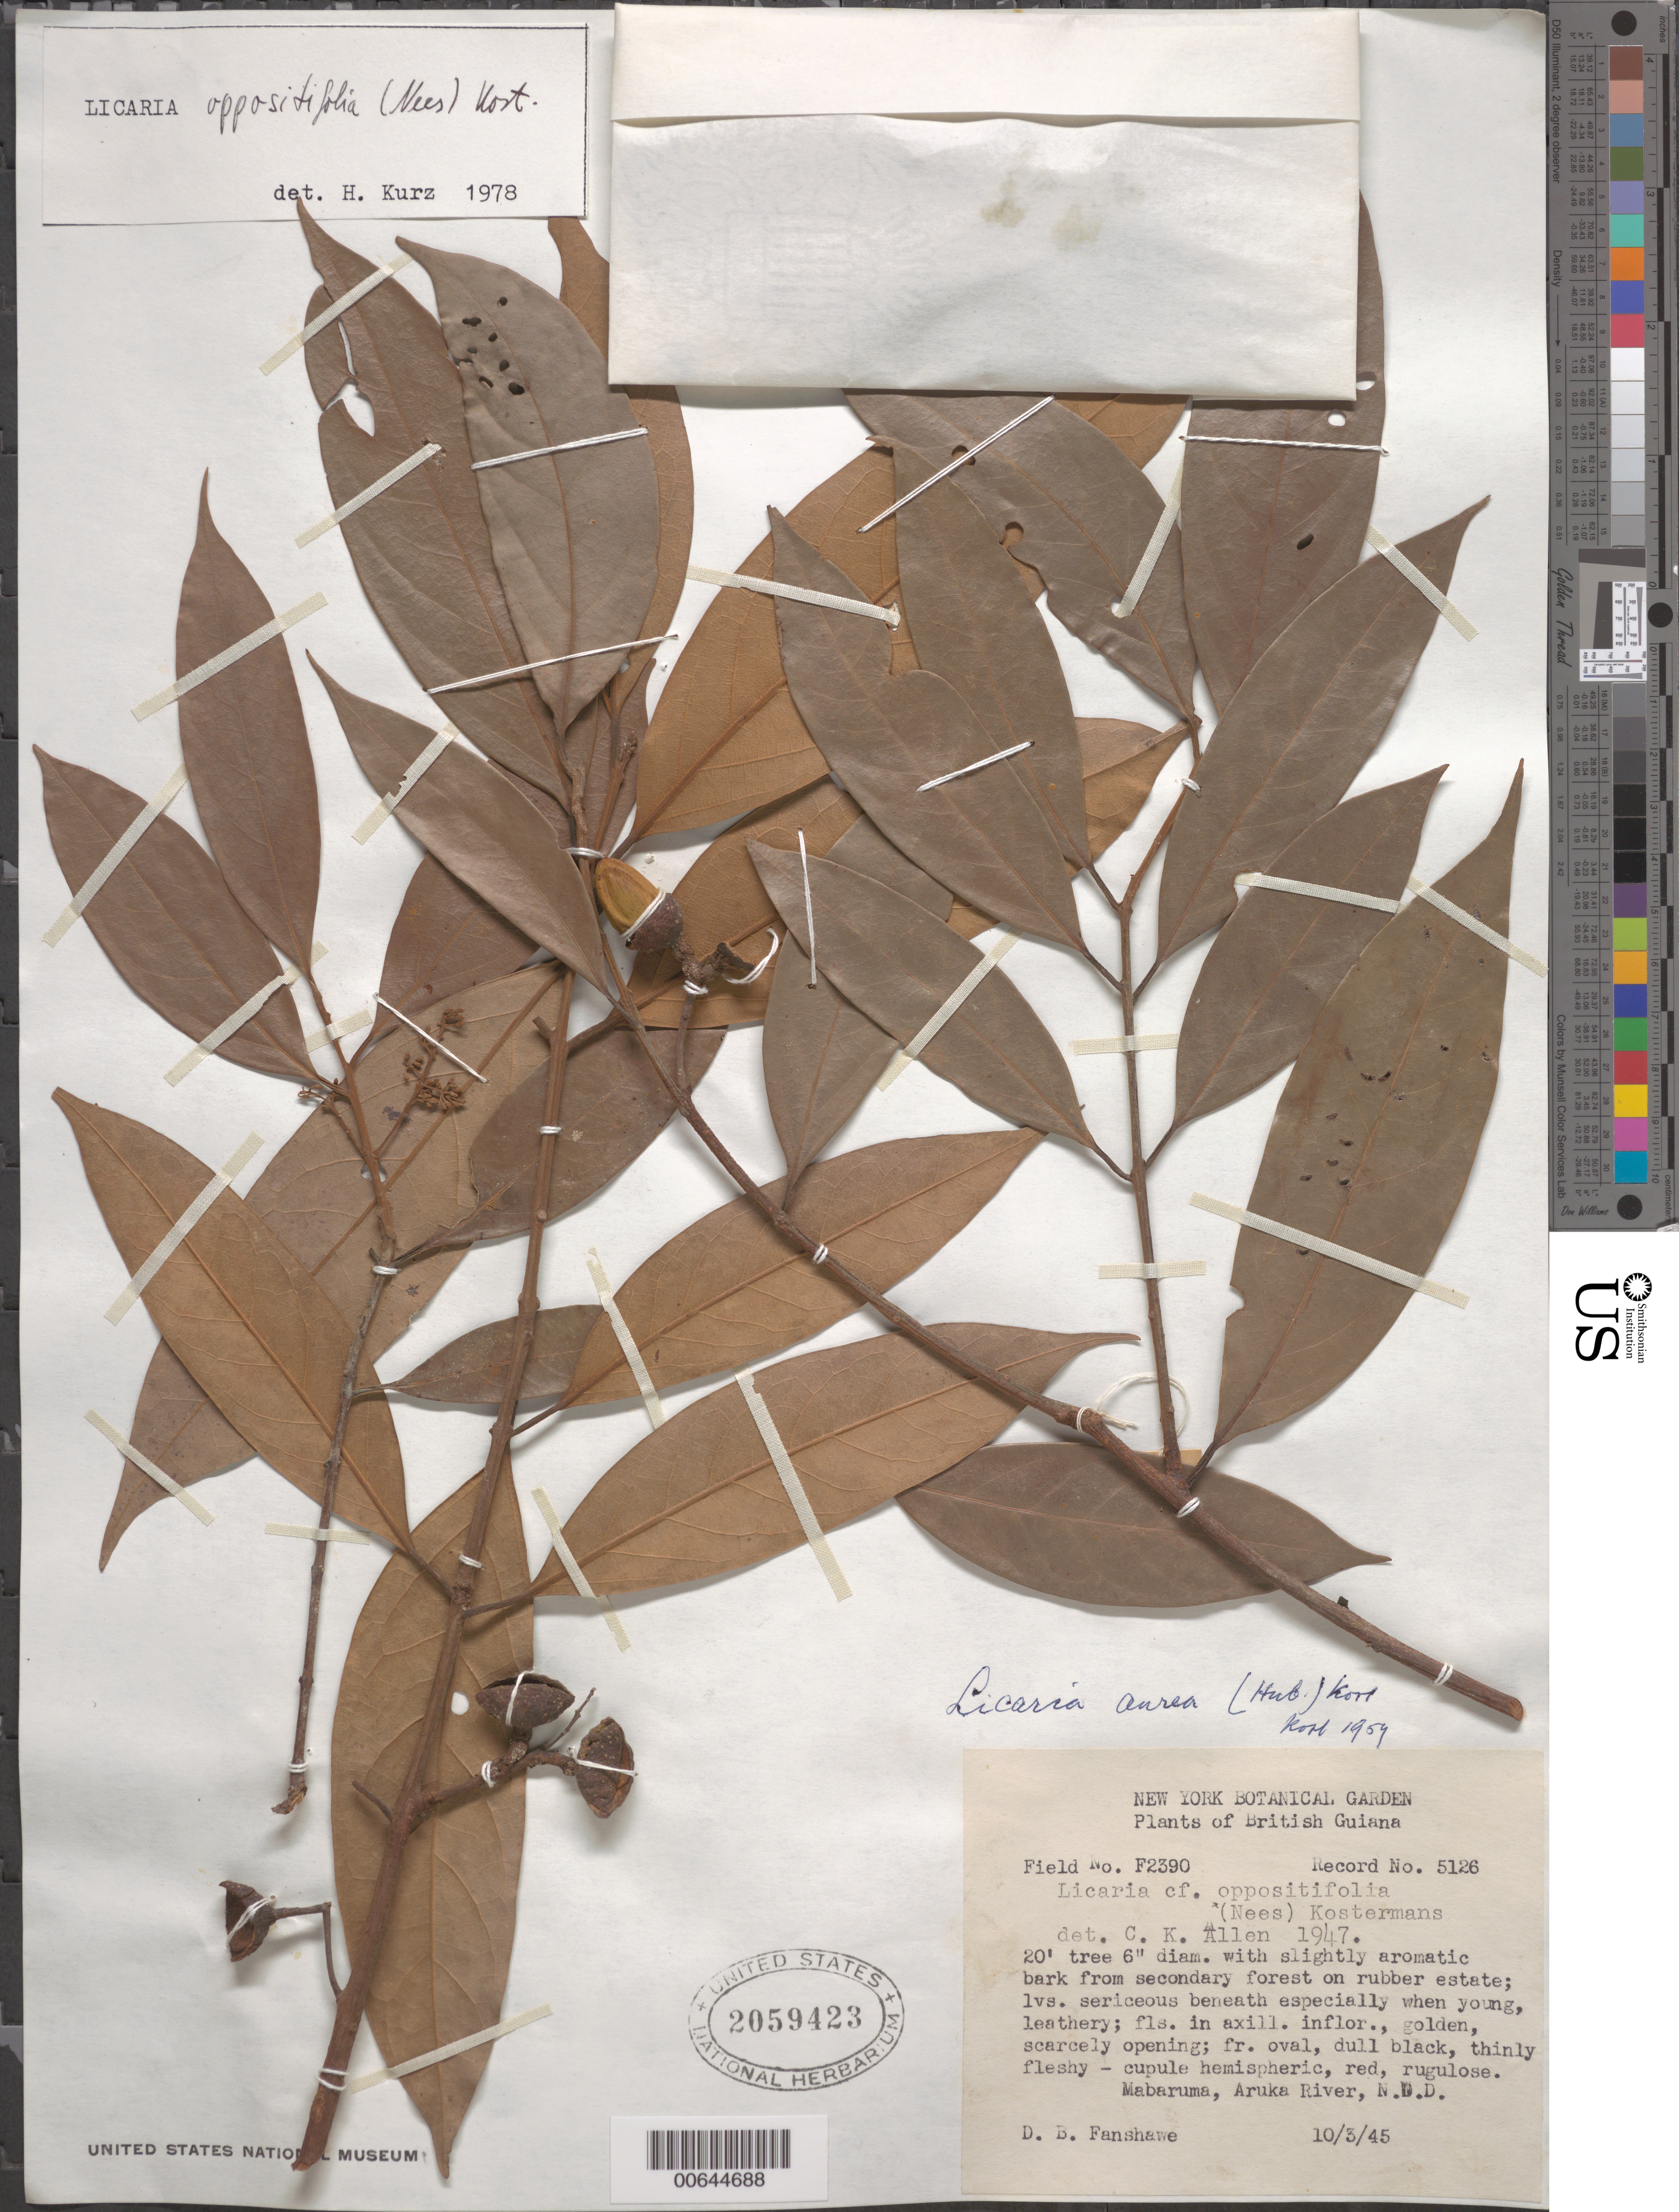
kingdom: Plantae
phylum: Tracheophyta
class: Magnoliopsida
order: Laurales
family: Lauraceae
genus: Licaria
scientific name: Licaria oppositifolia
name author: (Nees) Kosterm.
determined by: Kurz, H.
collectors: D. B. Fanshawe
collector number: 2390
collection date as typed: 10-Mar-45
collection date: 1945-03-10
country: Guyana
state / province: Barima-Waini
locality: Mabaruma, Aruka R., NW Dist.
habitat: Secondary forest on rubber estate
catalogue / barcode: US 2059423